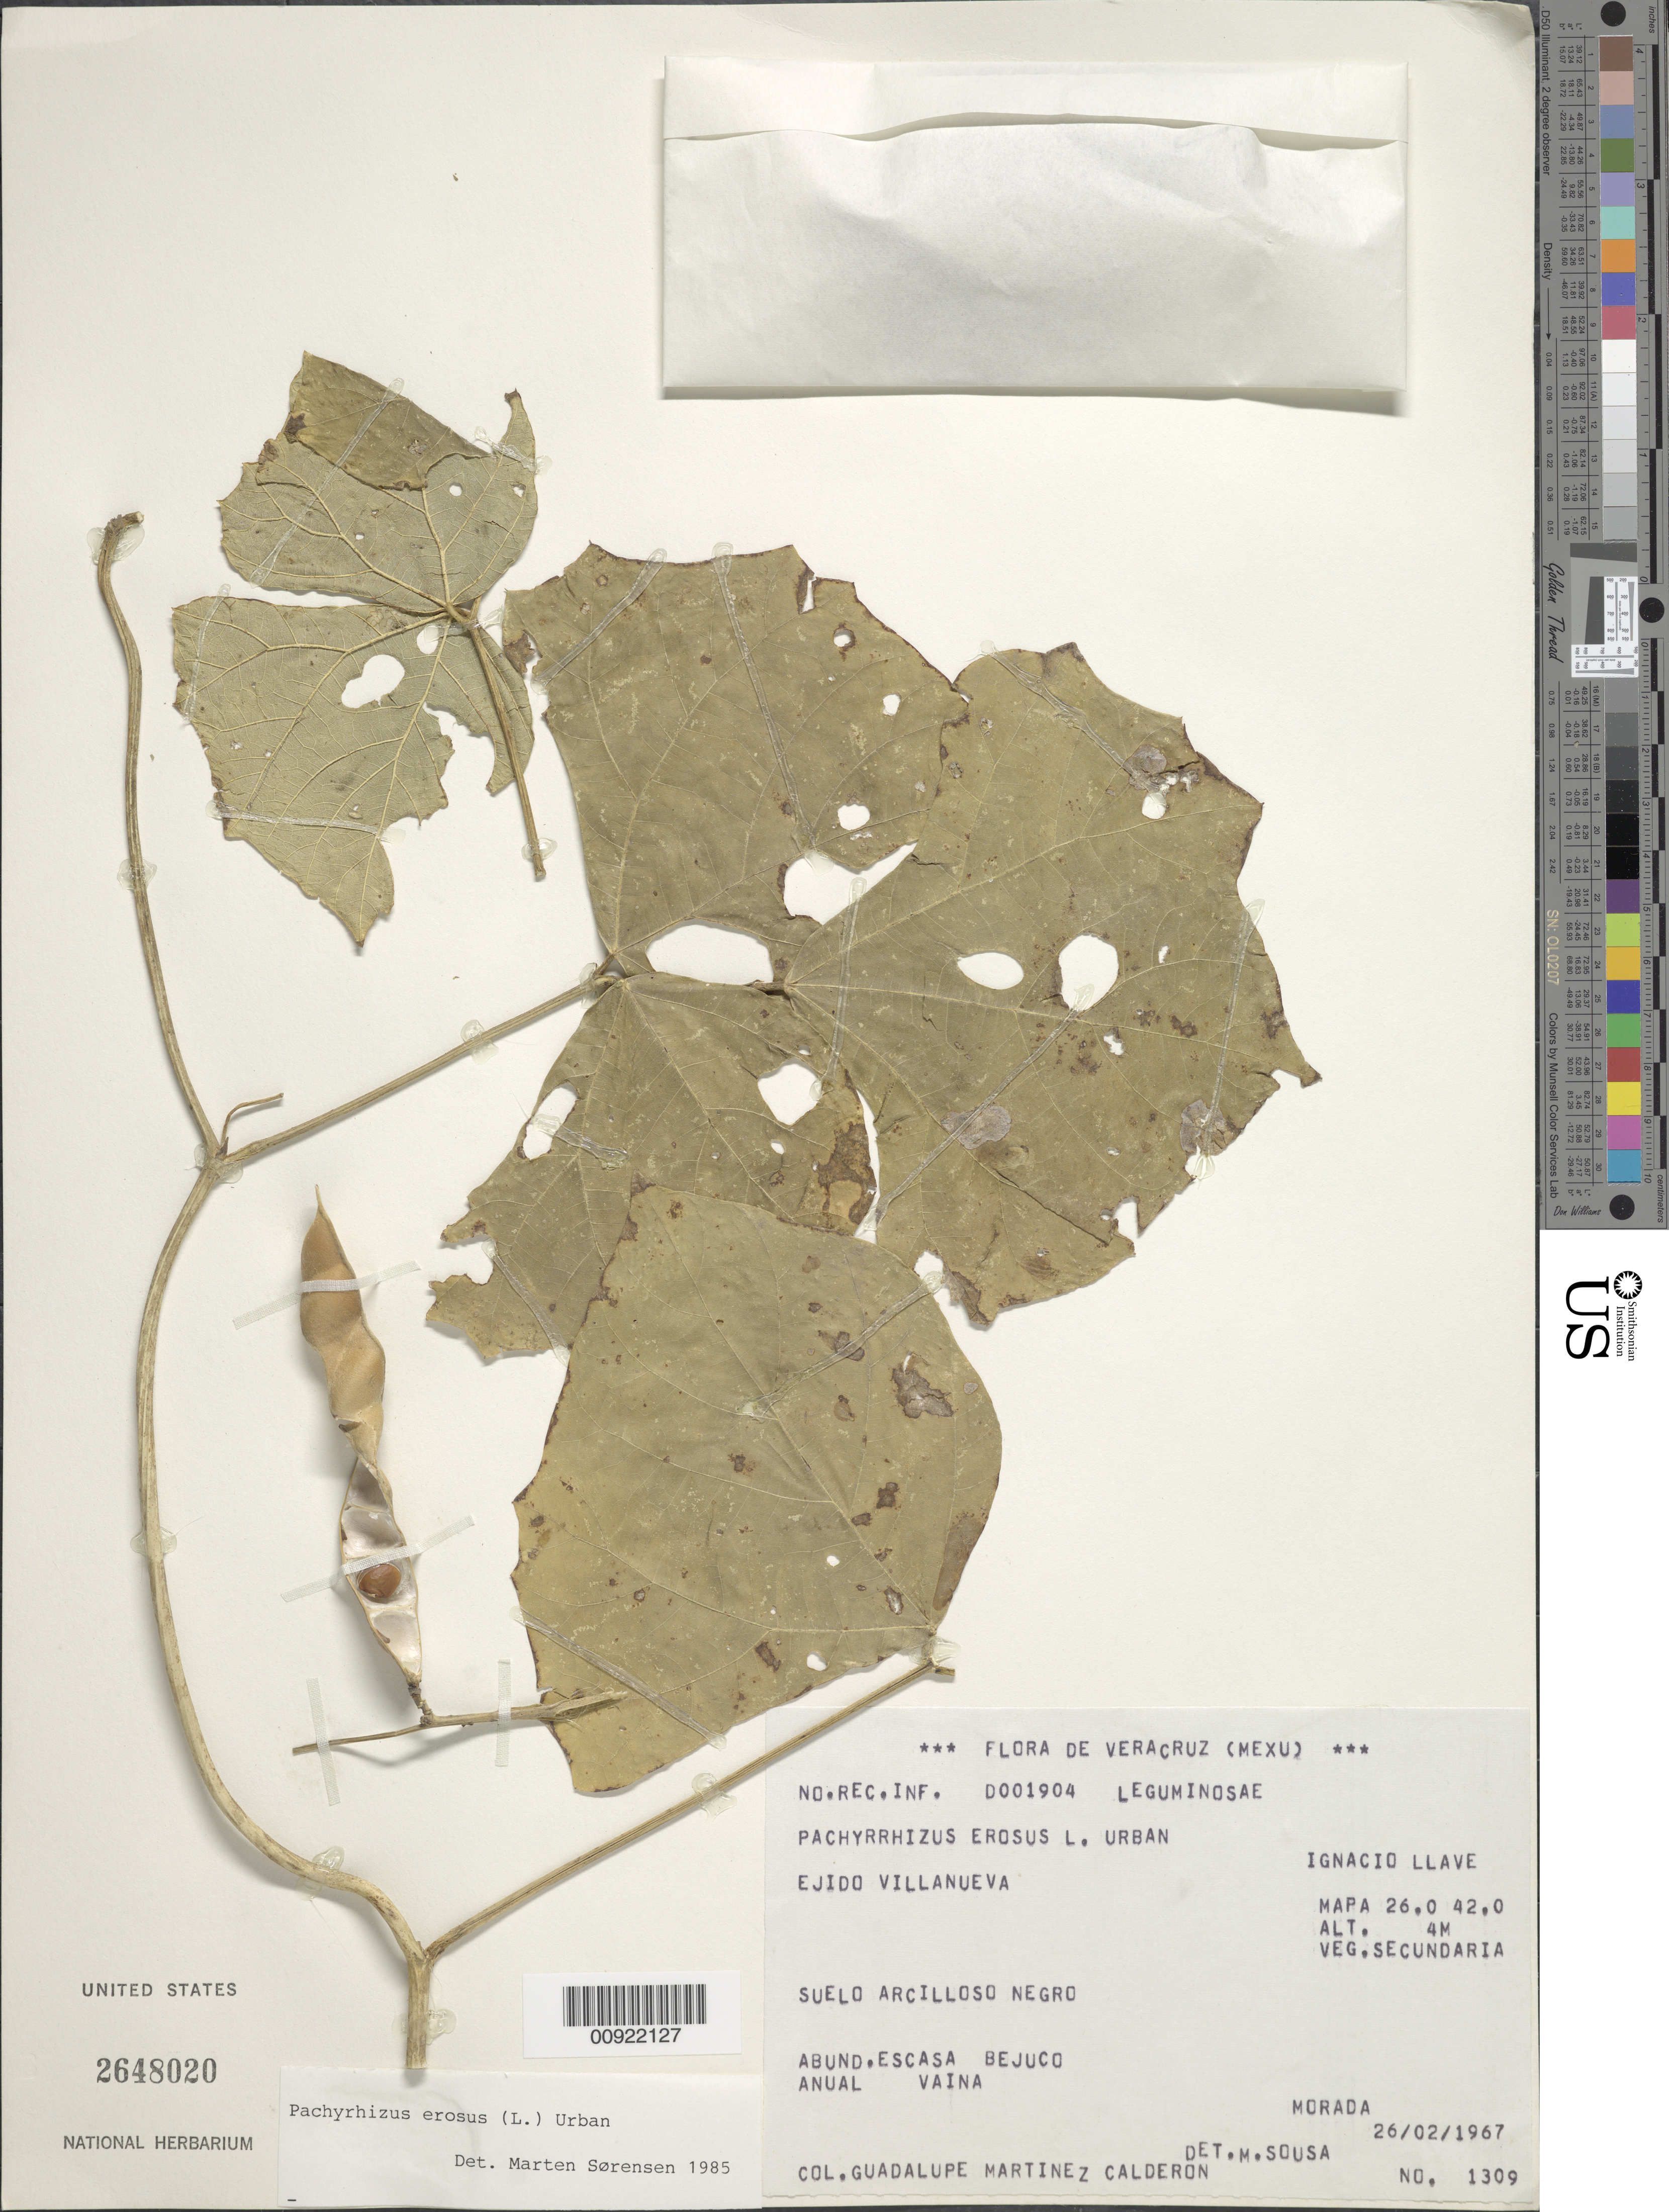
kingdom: Plantae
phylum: Tracheophyta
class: Magnoliopsida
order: Fabales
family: Fabaceae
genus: Pachyrhizus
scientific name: Pachyrhizus erosus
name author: (L.) Urb.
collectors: G. Martinez-C.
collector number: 1309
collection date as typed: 26 Feb 1967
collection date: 1967-02-26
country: Mexico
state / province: Veracruz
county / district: Ignacio de la Llave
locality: Ejido Villanueva. Ignacio Llave, Veracruz. Mapa 26.0 42.0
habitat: Suelo arcilloso negro. Veg. Secundaria.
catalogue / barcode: US 2648020